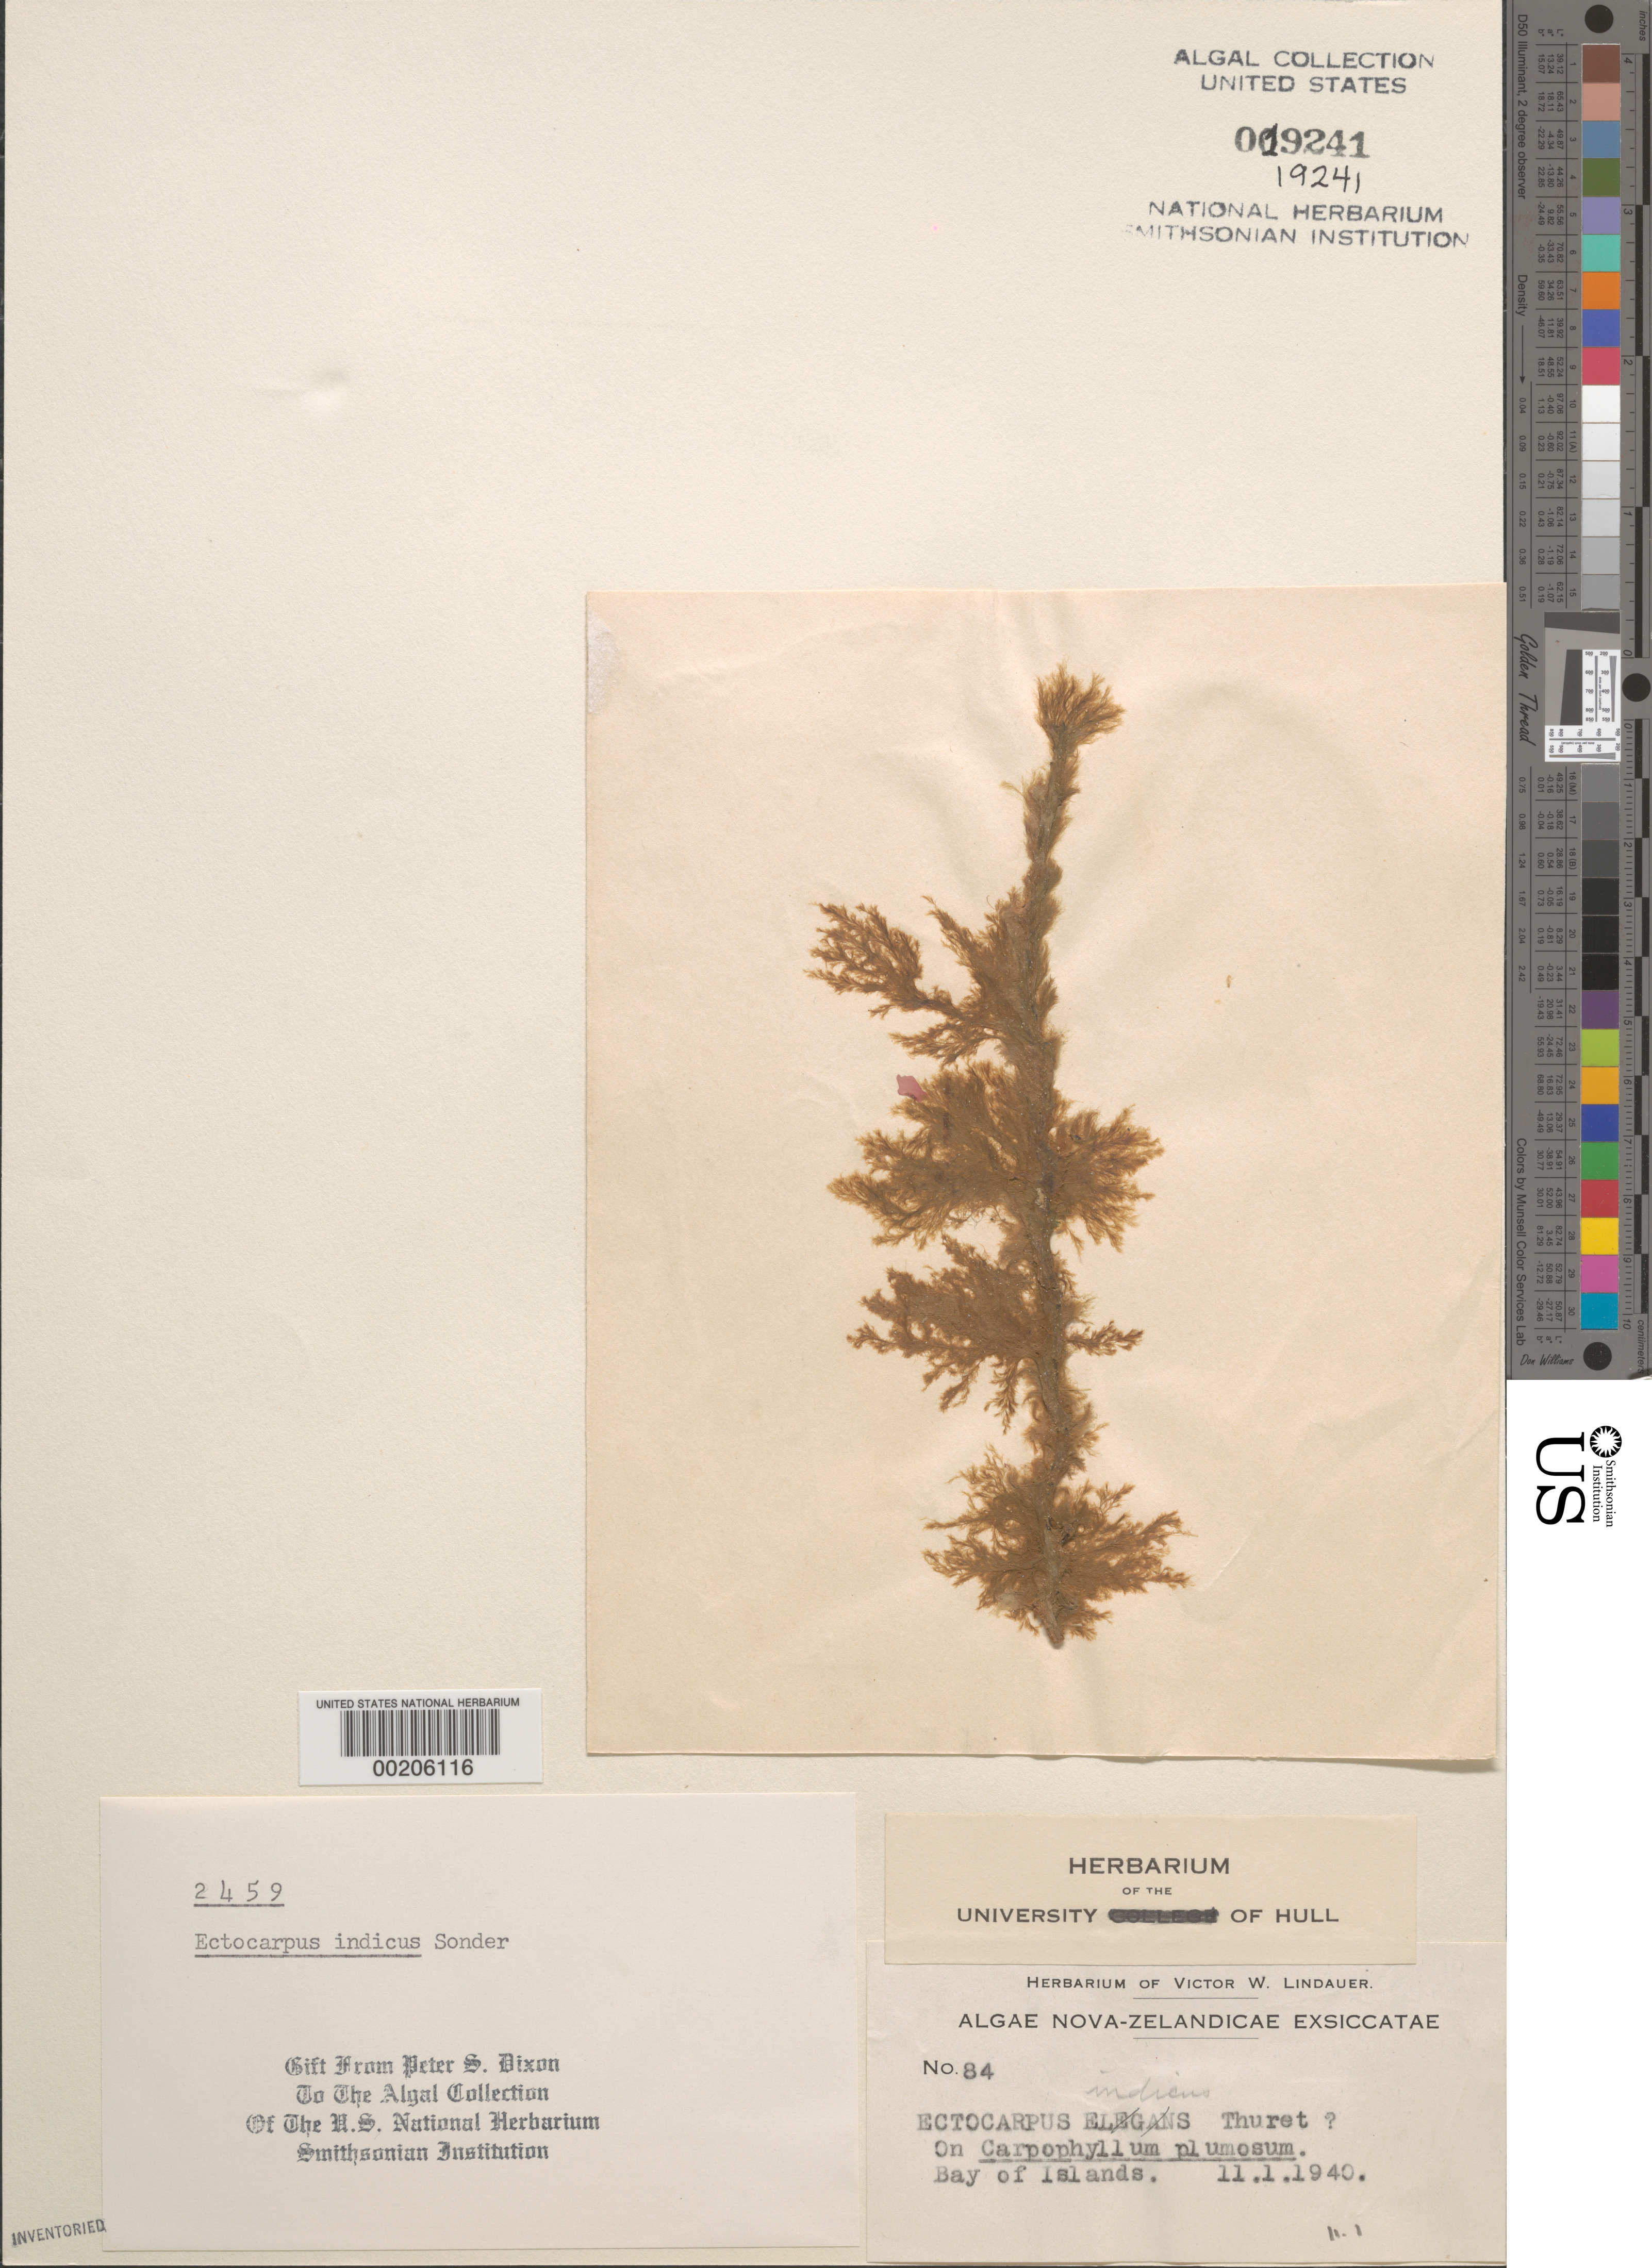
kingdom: Chromista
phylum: Ochrophyta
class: Phaeophyceae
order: Ectocarpales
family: Acinetosporaceae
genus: Feldmannia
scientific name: Feldmannia indica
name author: (O.G. Sond.) Womersley & A. Bailey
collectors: V. Lindauer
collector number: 84 & PSD 2459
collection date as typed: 11 Jan 1940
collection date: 1940-01-11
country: New Zealand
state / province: Northland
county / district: Far North District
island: North Island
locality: Bay of Islands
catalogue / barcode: US 19241